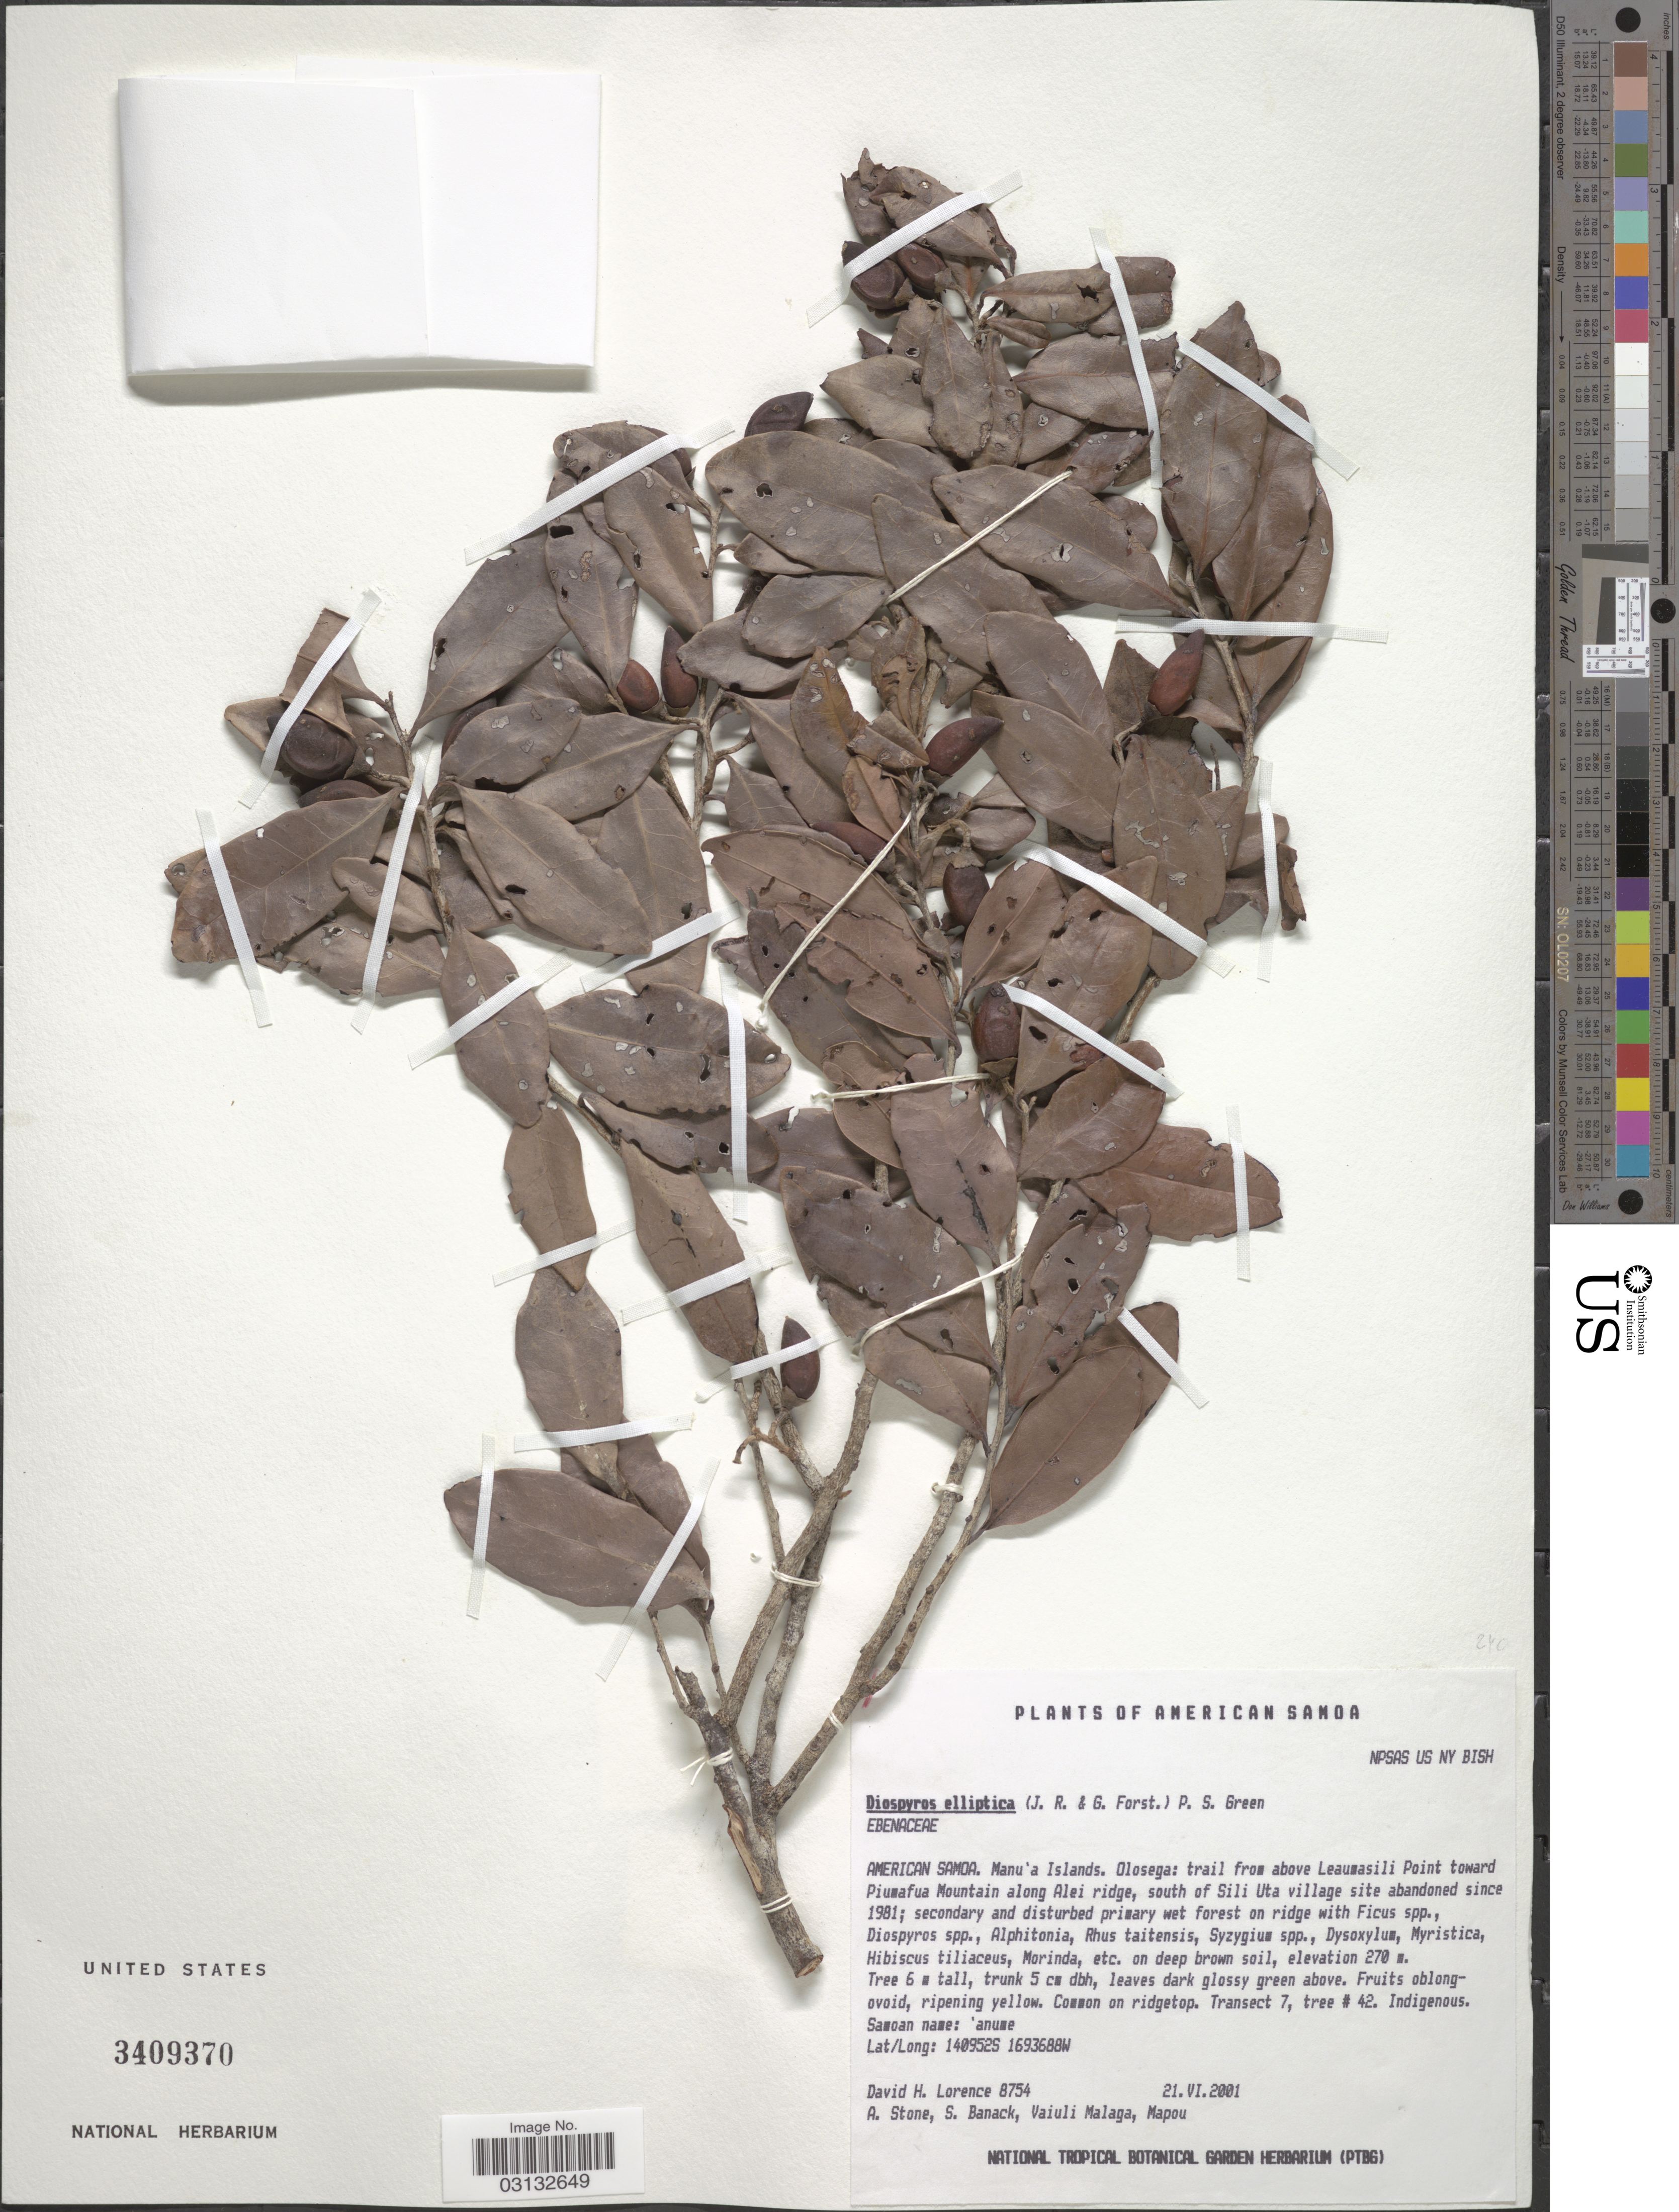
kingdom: Plantae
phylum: Tracheophyta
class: Magnoliopsida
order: Ericales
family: Ebenaceae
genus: Diospyros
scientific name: Diospyros elliptica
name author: P.S. Green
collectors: D. Lorence, A. Stone, S. Banack, V. Malaga & Mapou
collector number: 8754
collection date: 2001-06-21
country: American Samoa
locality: Manu'a Islands. Olosega: trail from above Leaumasili Point toward Piumafua Mountain along Alei ridge, south of Sili Uta village site abandoned since 1981.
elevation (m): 270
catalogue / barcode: US 3409370